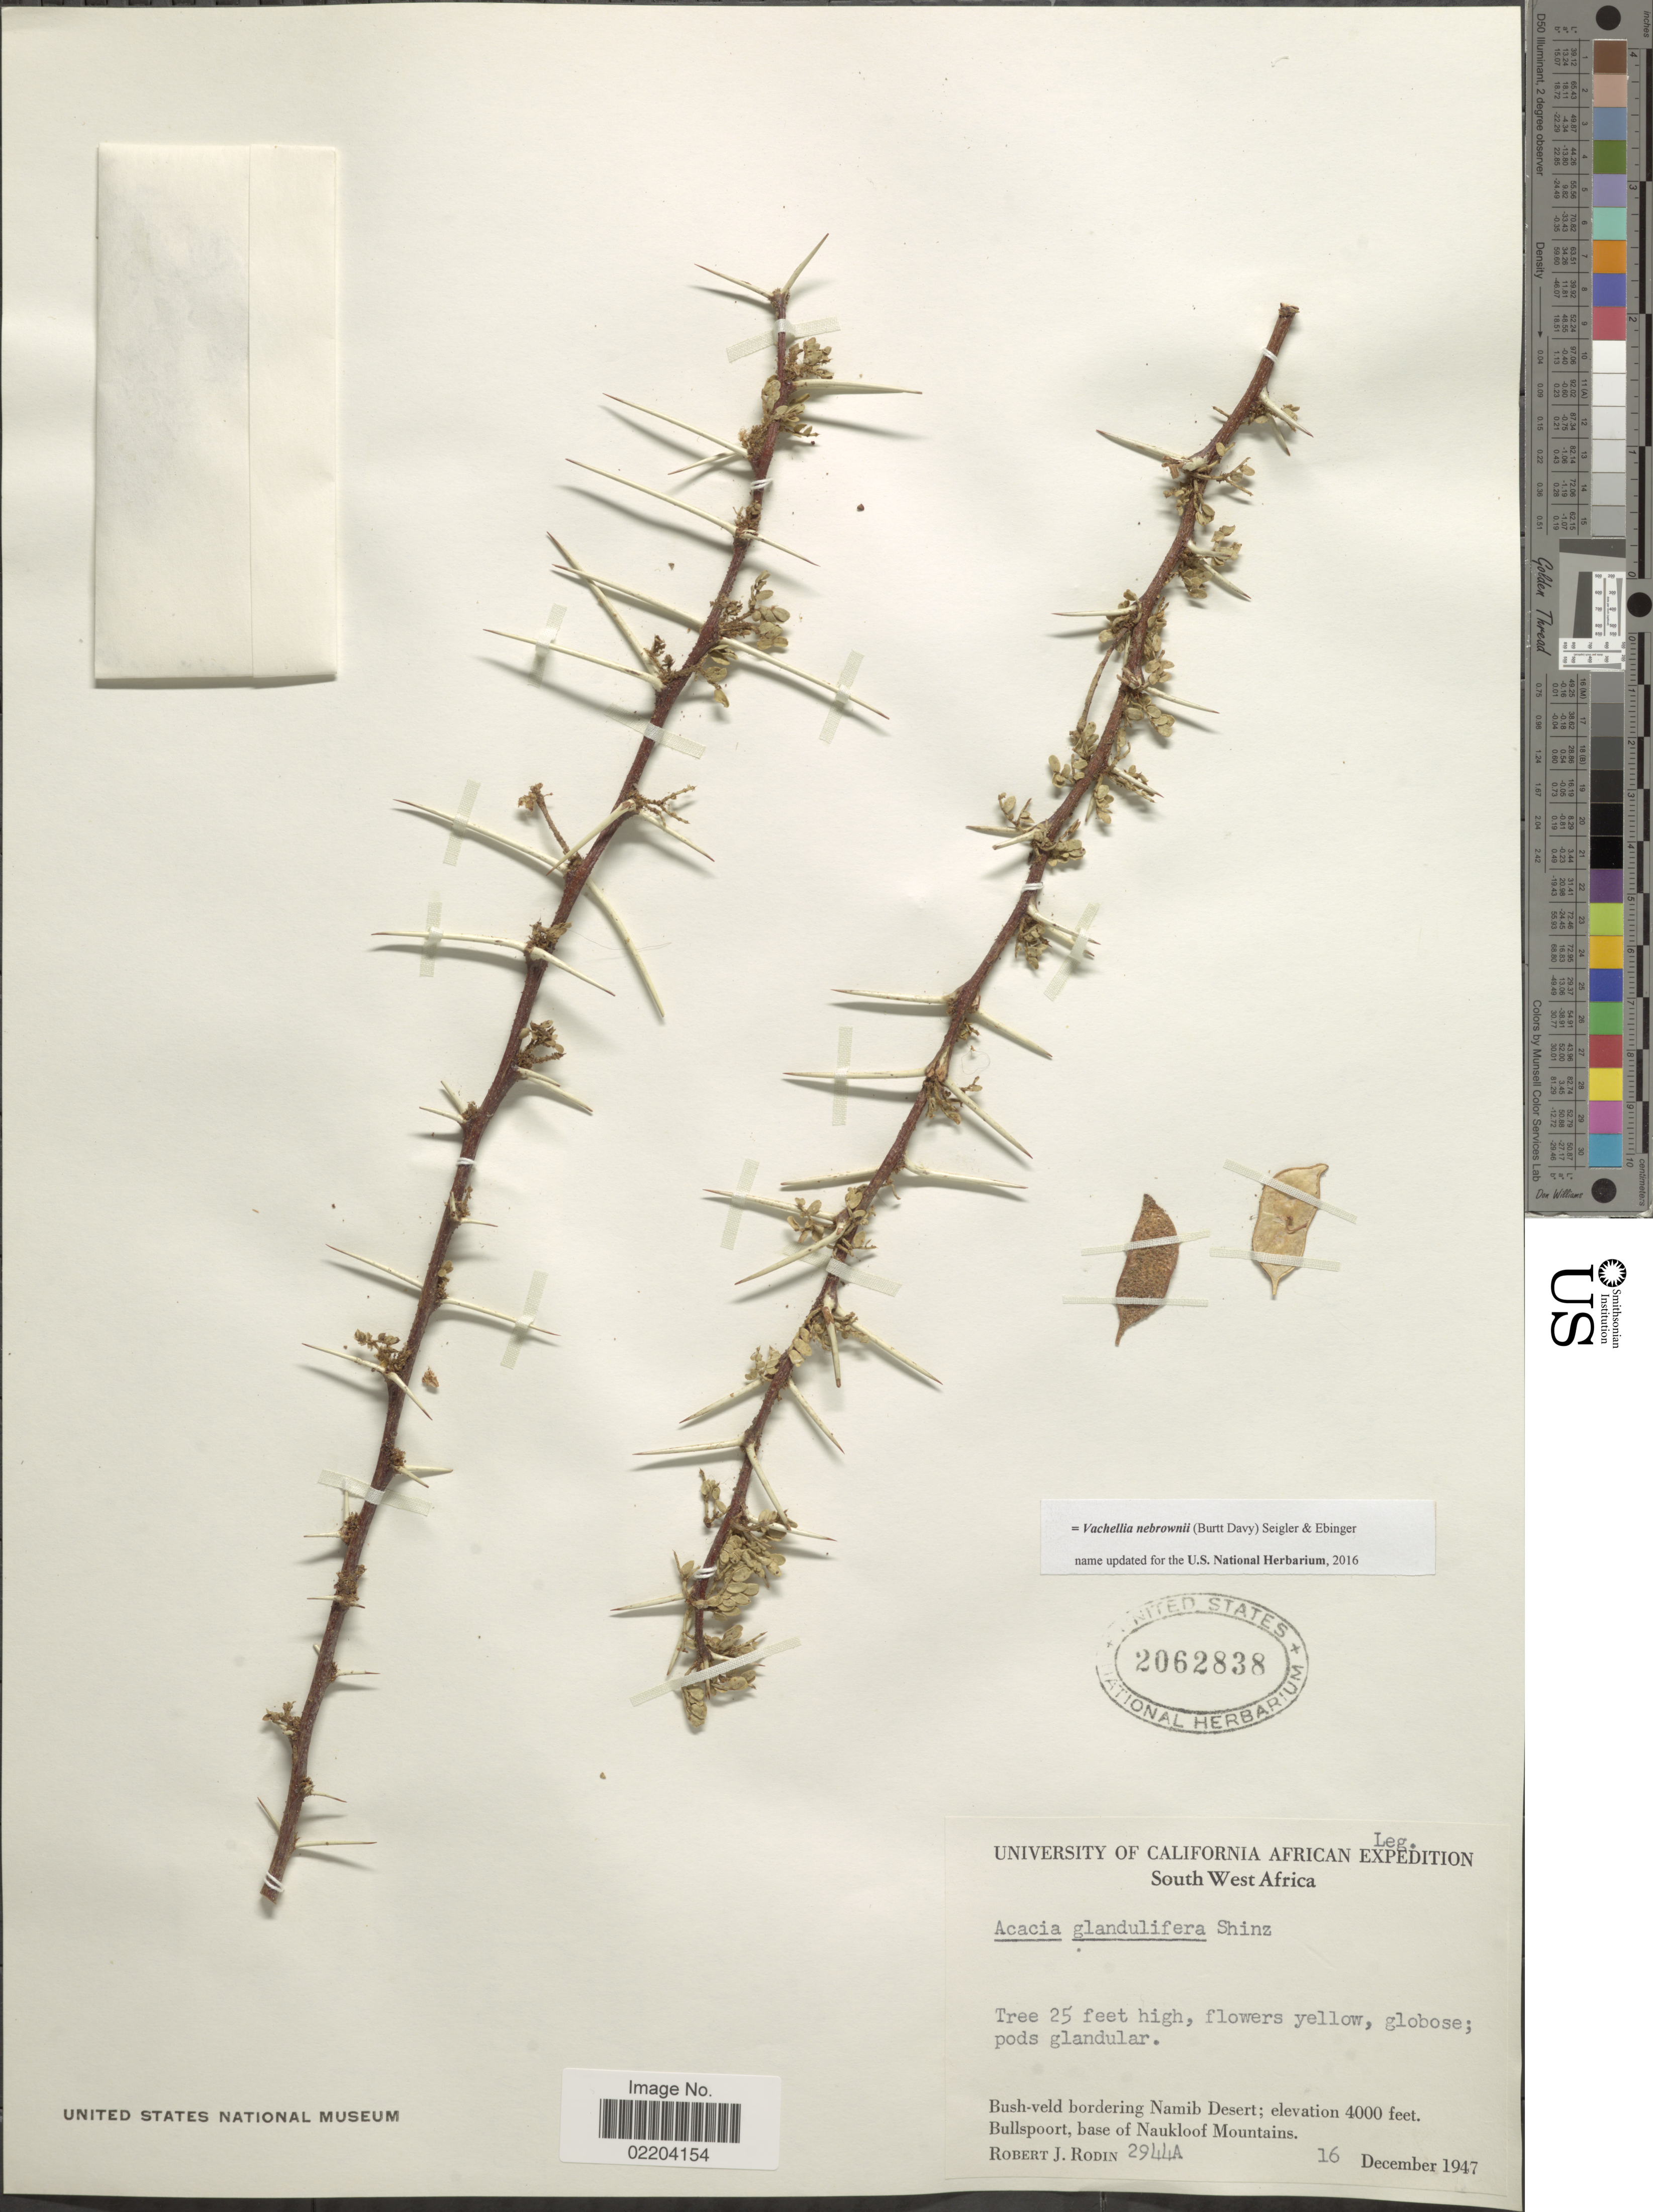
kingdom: Plantae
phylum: Tracheophyta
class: Magnoliopsida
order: Fabales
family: Fabaceae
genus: Vachellia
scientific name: Vachellia nebrownii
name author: (Burtt Davy) Seigler & Ebinger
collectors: R. J. Rodin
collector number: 2944A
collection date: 1947-12-16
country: Namibia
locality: South West Africa. Bush-veld bordering Namib Desert. Bullpoort, base of Naukloof Mountains.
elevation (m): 1219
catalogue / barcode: US 2062838